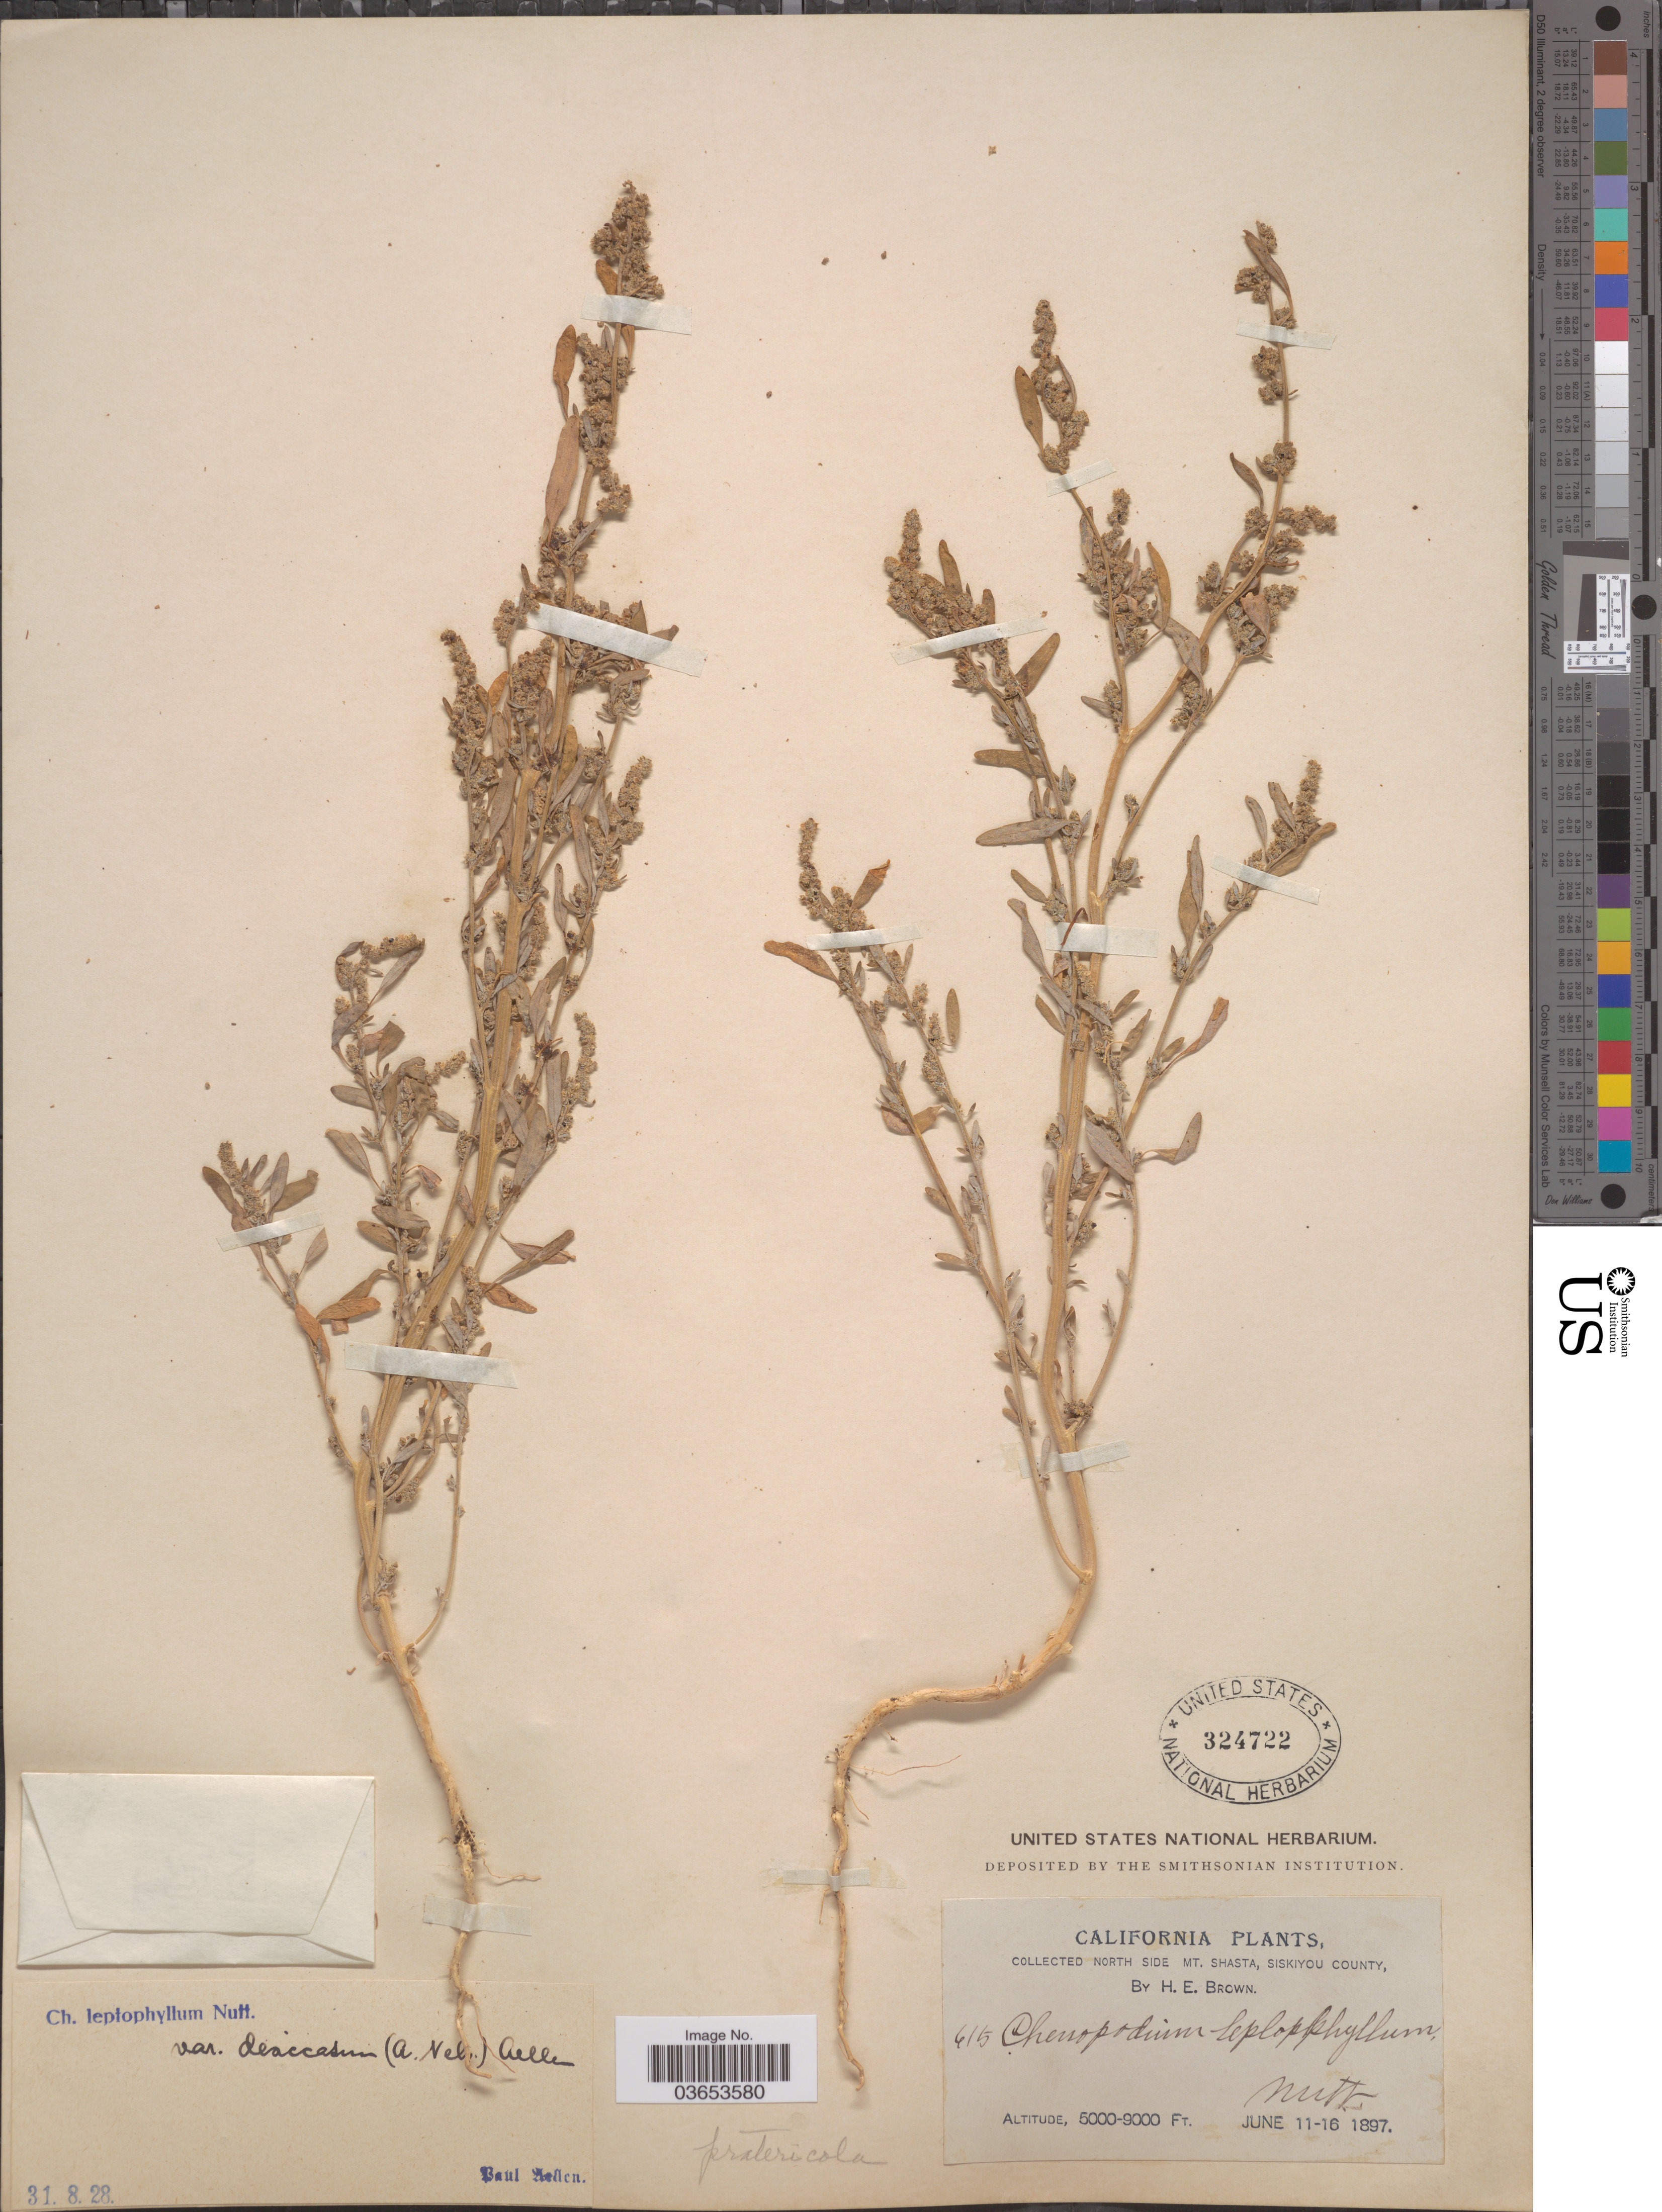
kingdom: Plantae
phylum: Tracheophyta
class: Magnoliopsida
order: Caryophyllales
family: Amaranthaceae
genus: Chenopodium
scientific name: Chenopodium leptophyllum var. desiccatum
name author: (A. Nelson) Aellen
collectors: H. E. Brown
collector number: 615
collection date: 1897-06-11/1897-06-16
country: United States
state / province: California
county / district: Siskiyou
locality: North side of Mt. Shasta, Siskiyou County.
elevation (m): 1524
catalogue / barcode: US 324722